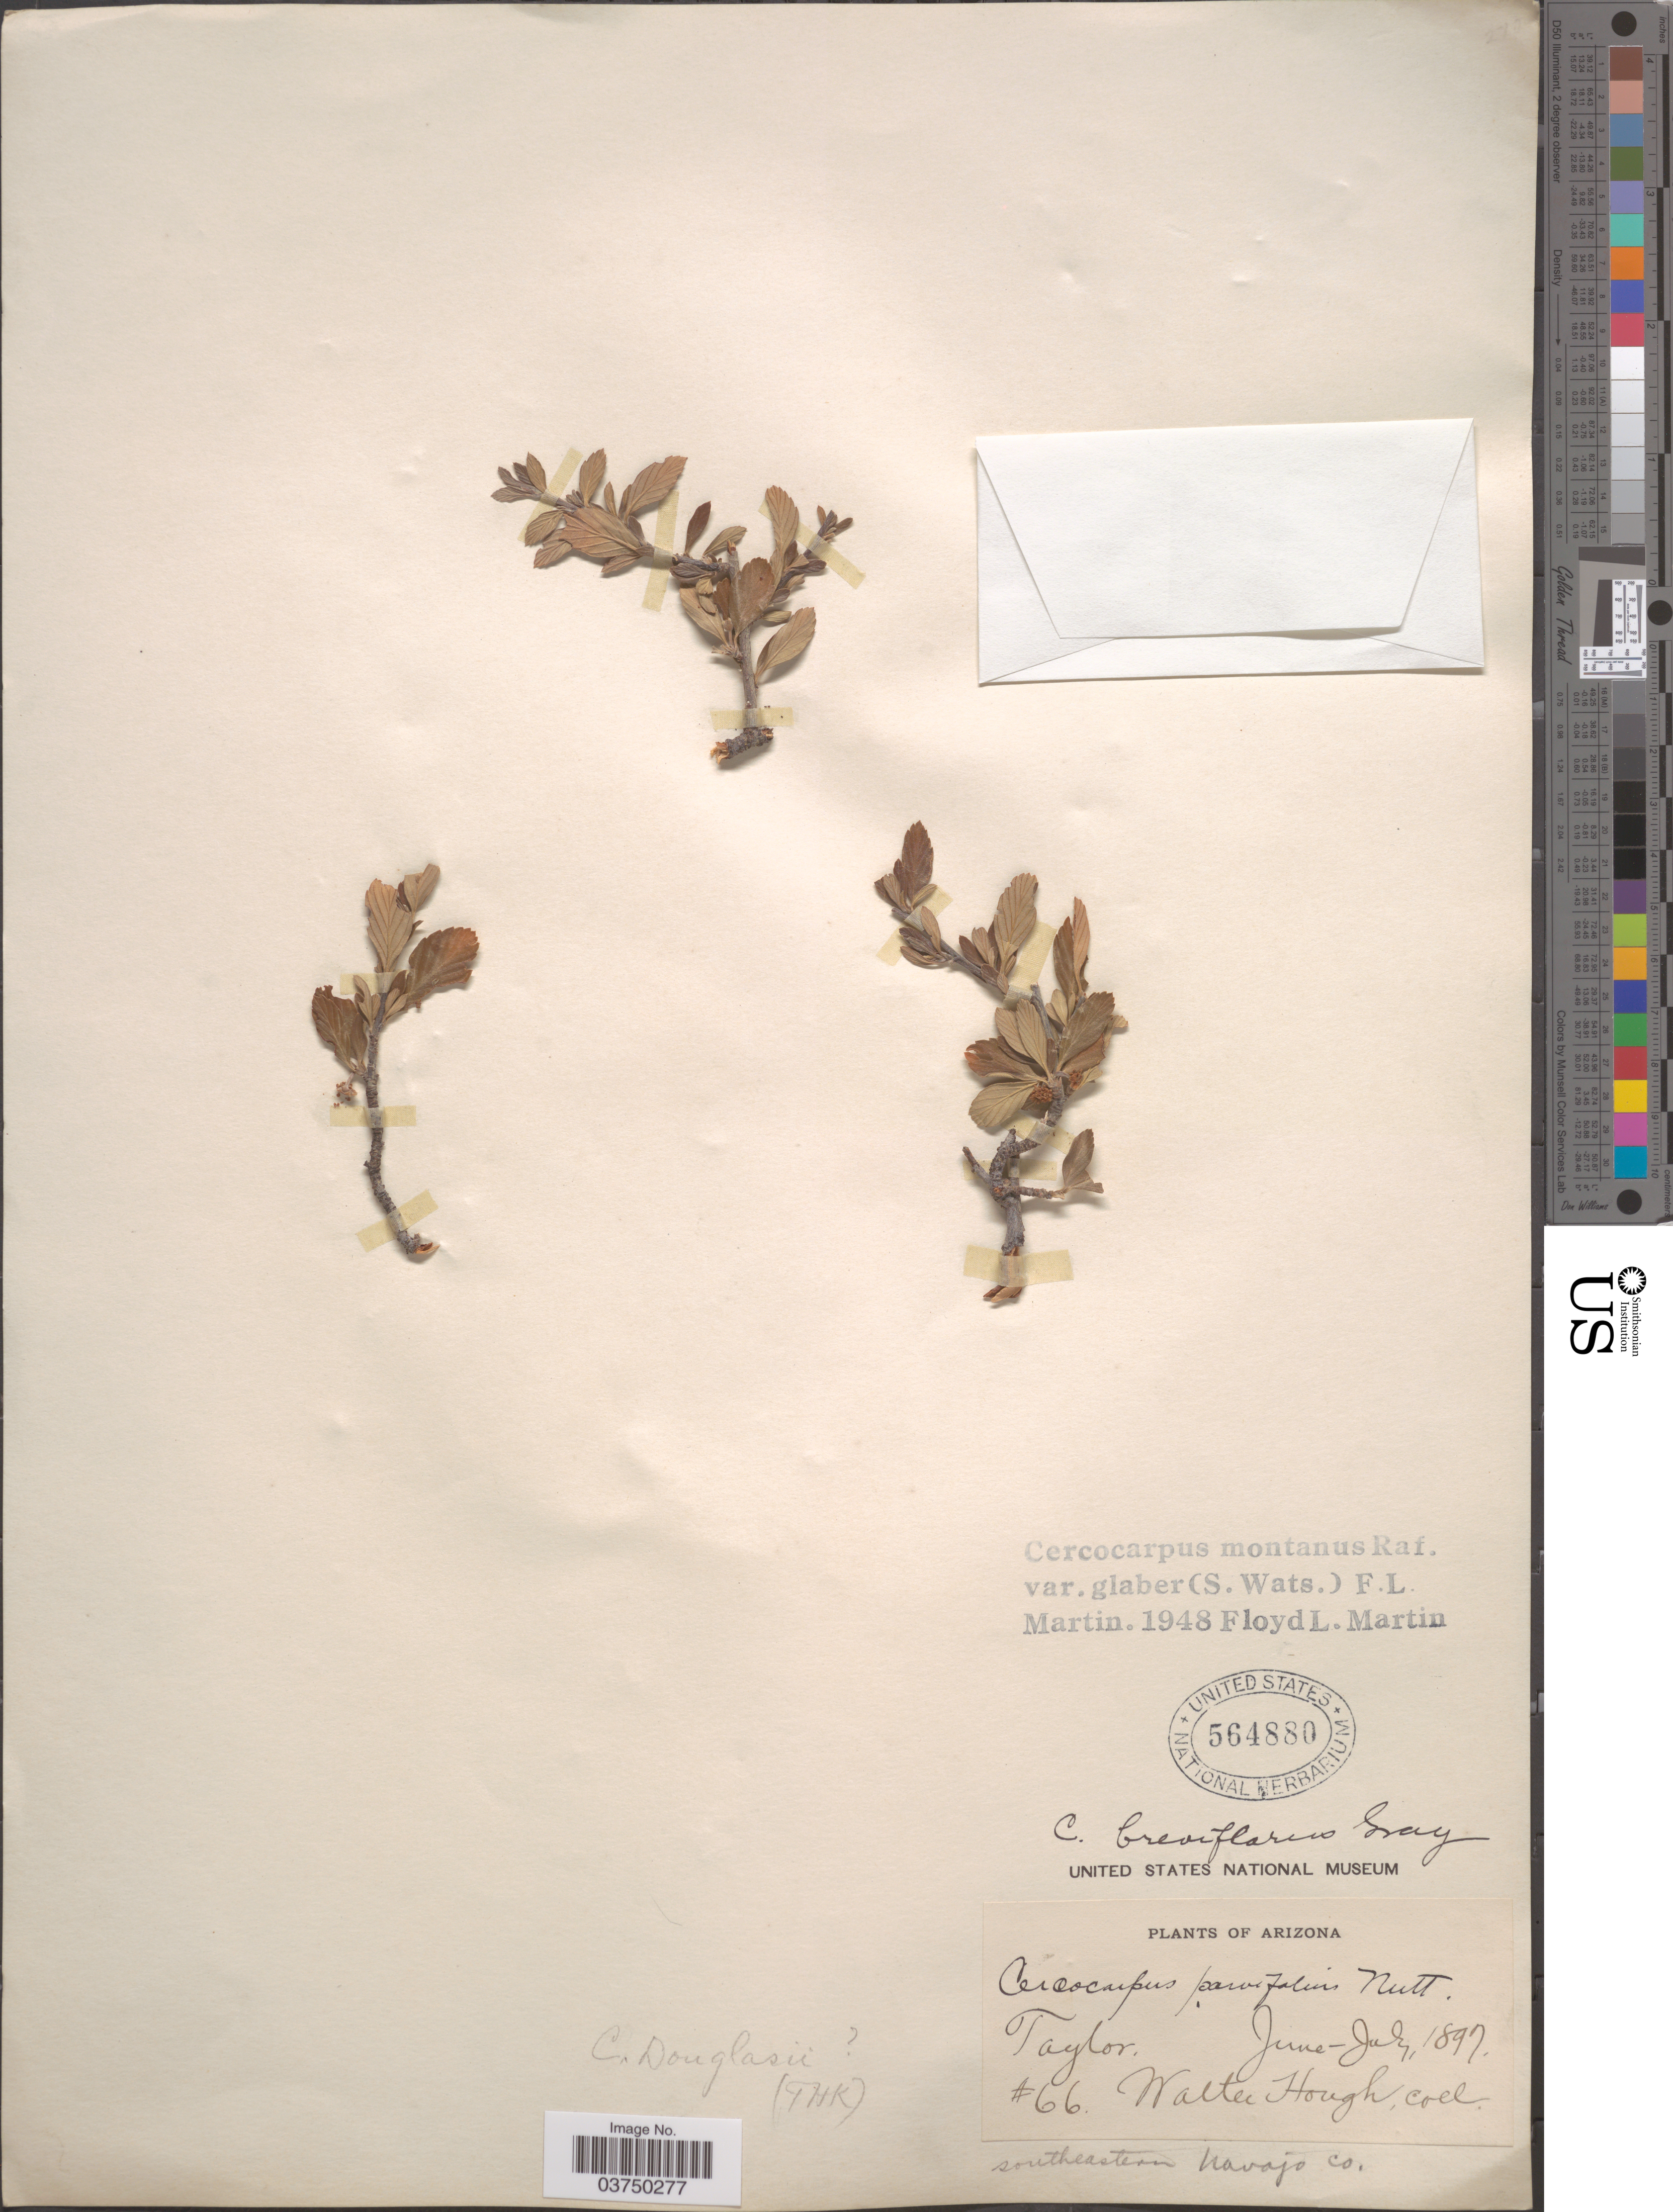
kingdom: Plantae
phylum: Tracheophyta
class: Magnoliopsida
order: Rosales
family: Rosaceae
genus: Cercocarpus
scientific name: Cercocarpus montanus var. glaber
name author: (S. Watson) F.L. Martin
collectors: W. Hough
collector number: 66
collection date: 1897-06/1897-07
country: United States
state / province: Arizona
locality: Taylor. Southeastern Navajo Co.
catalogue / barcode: US 564880